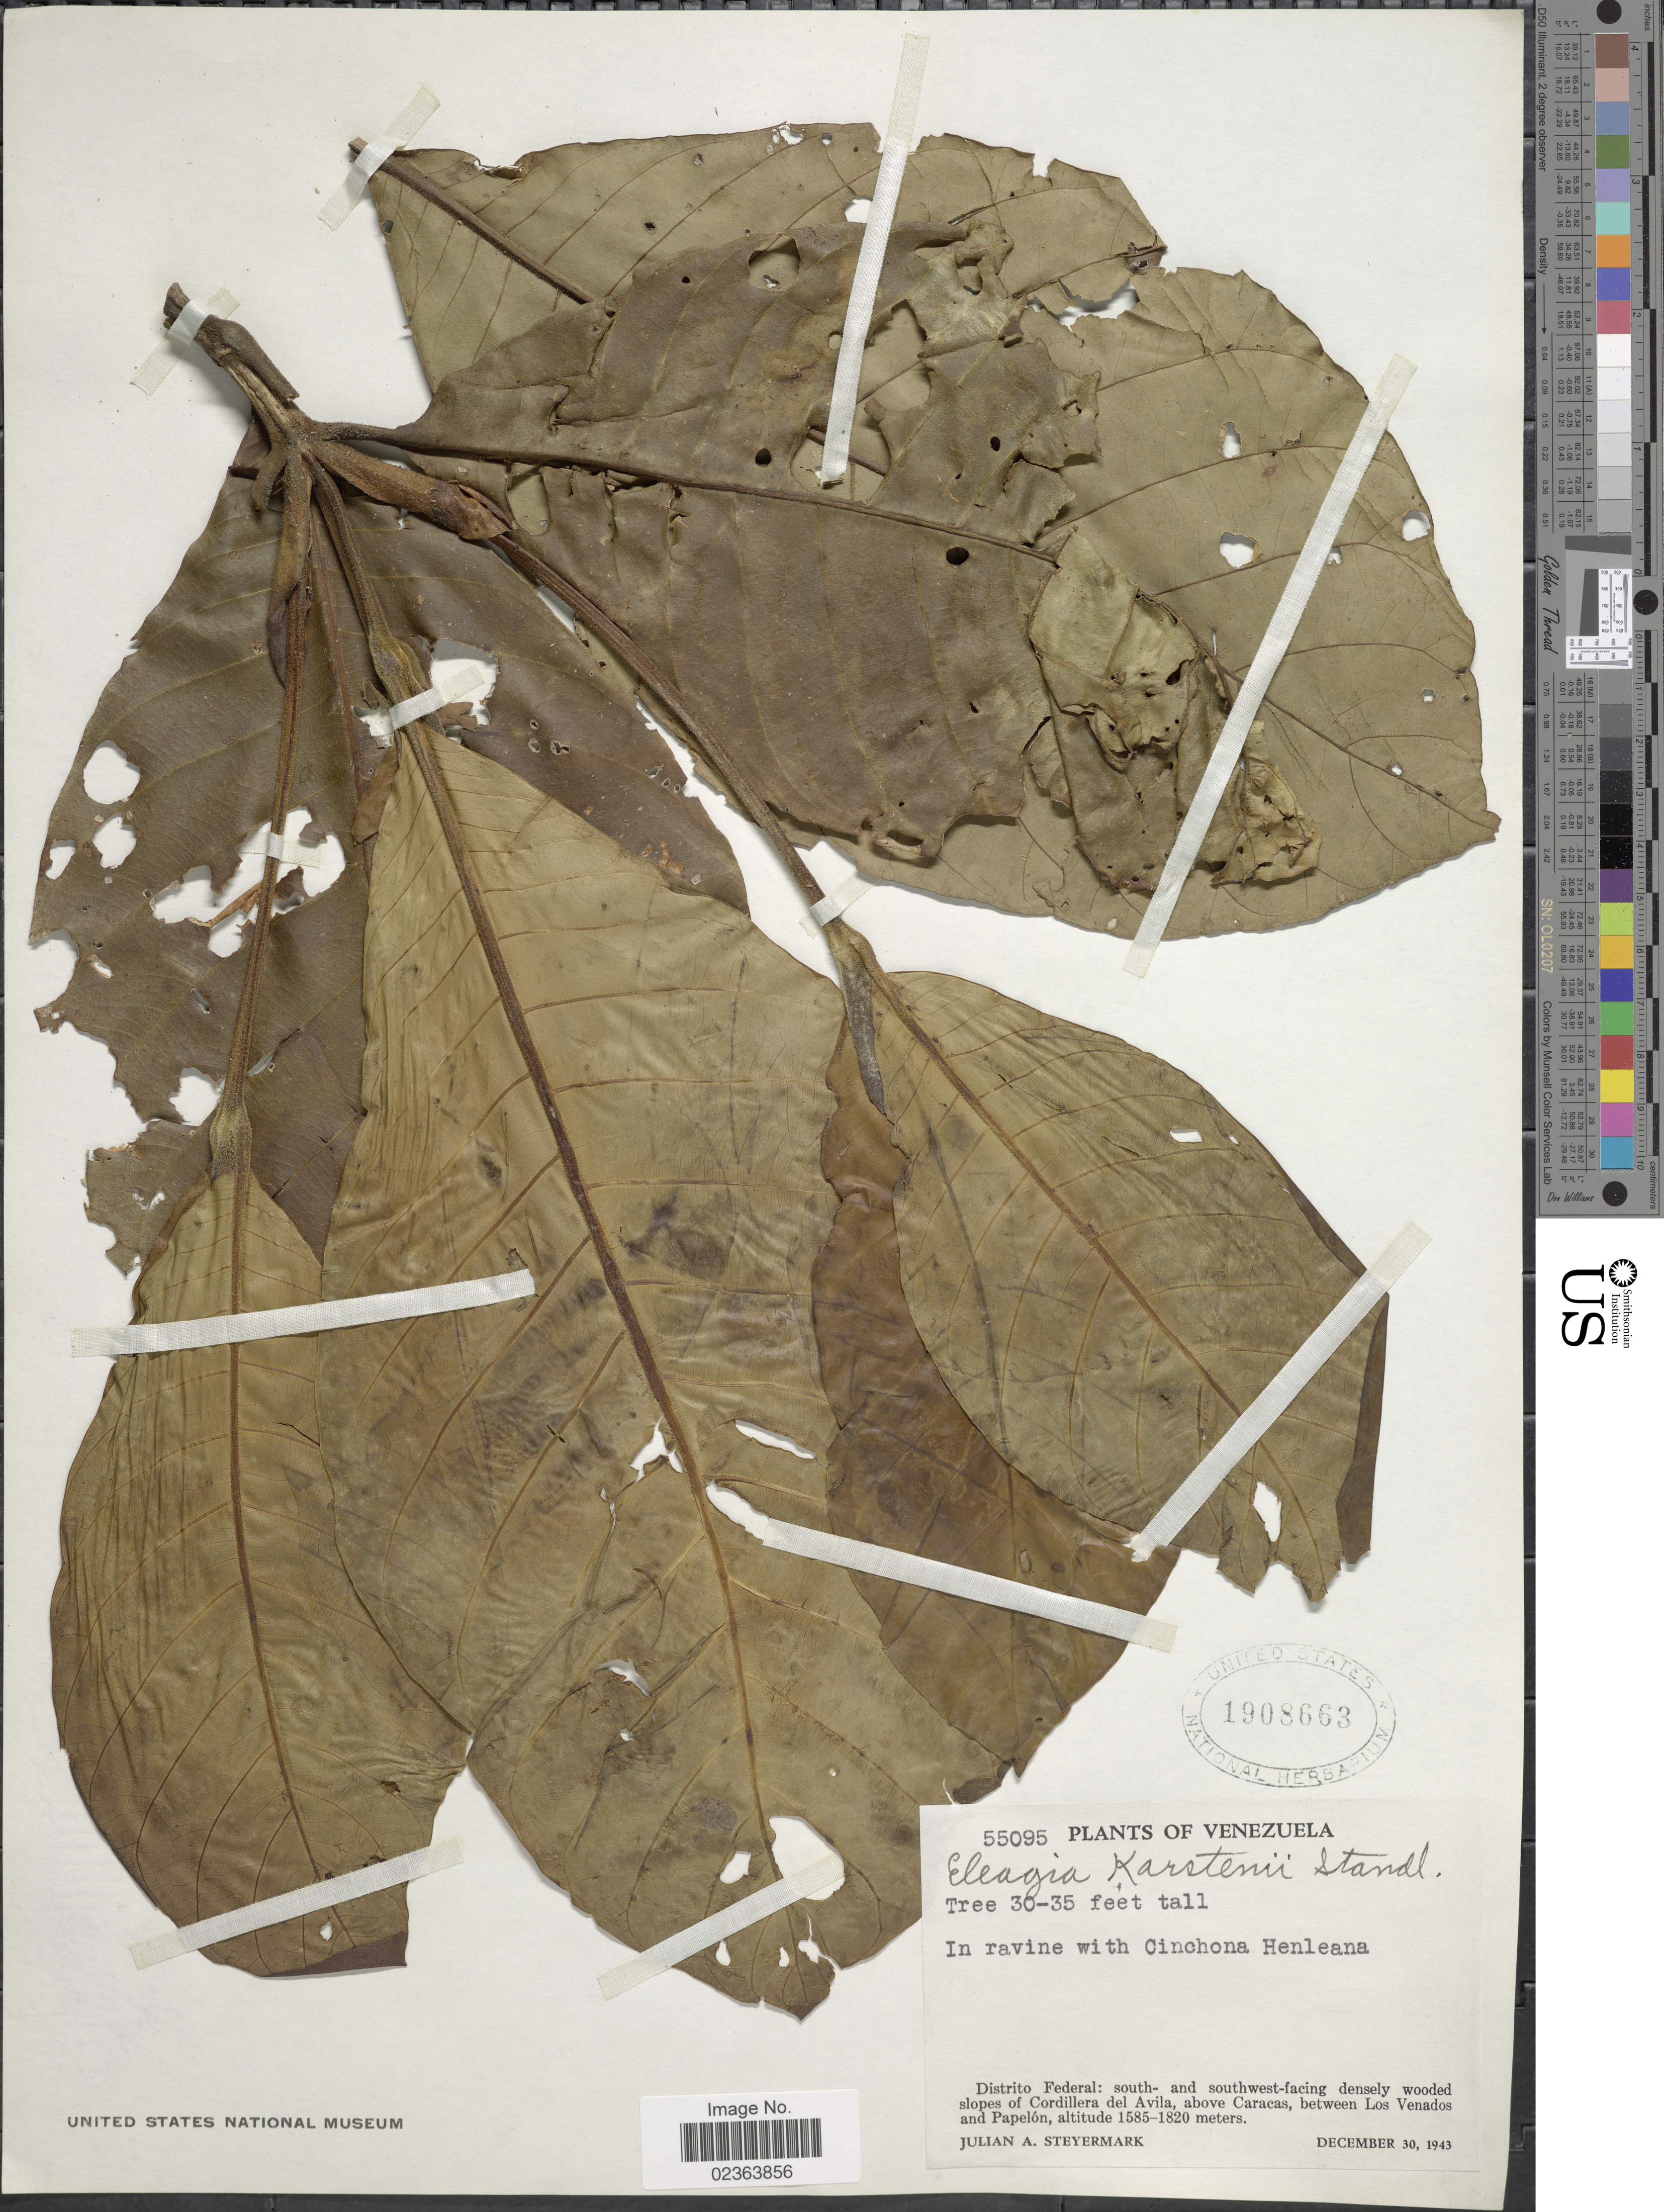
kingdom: Plantae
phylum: Tracheophyta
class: Magnoliopsida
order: Gentianales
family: Rubiaceae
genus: Elaeagia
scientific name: Elaeagia karstenii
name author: Standl.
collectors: J. Steyermark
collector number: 55095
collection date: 1943-12-30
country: Venezuela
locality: Distrito Federal: south- and southwest-facing densely wooded slopes of Cordillera del Avila, above Caracas, between Los Venados and Papelon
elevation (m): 1585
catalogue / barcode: US 1908663